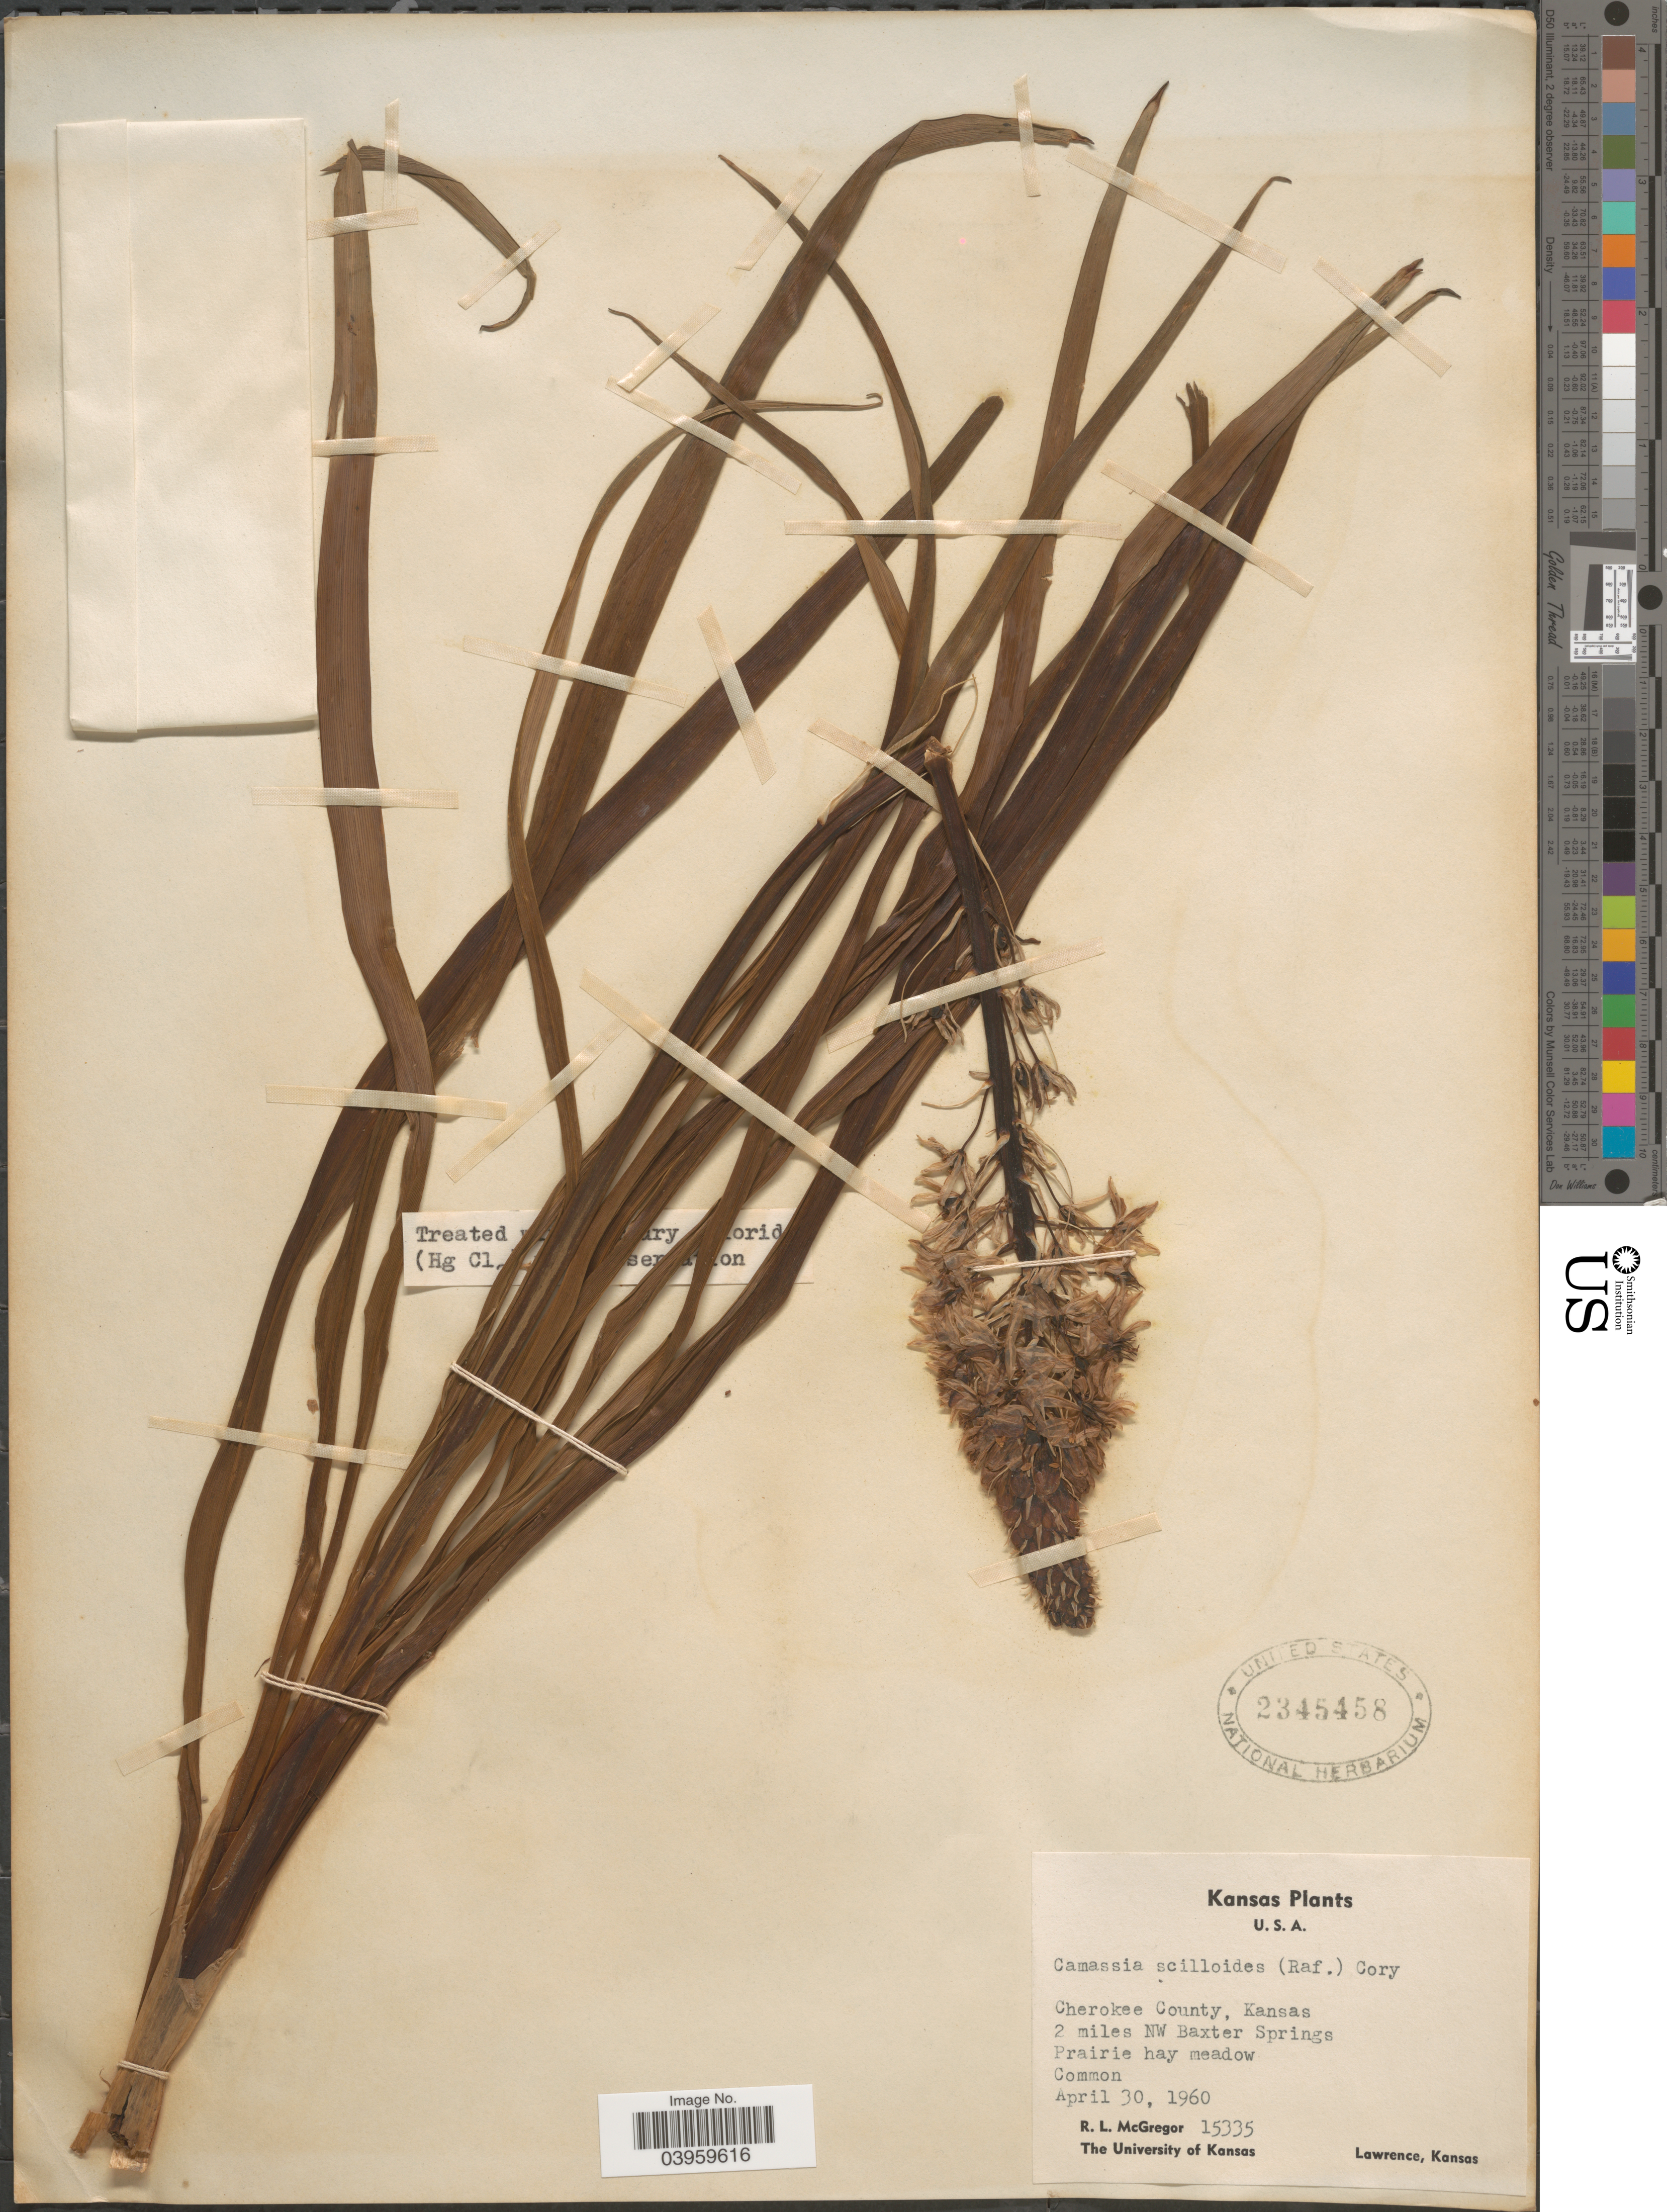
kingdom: Plantae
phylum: Tracheophyta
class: Liliopsida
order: Asparagales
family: Asparagaceae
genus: Camassia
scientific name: Camassia scilloides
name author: (Raf.) Cory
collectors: R. McGregor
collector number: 15335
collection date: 1960-04-30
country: United States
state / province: Kansas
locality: Cherokee County, 2 miles NW Baxter Springs Prairie hay meadow.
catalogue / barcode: US 2345458